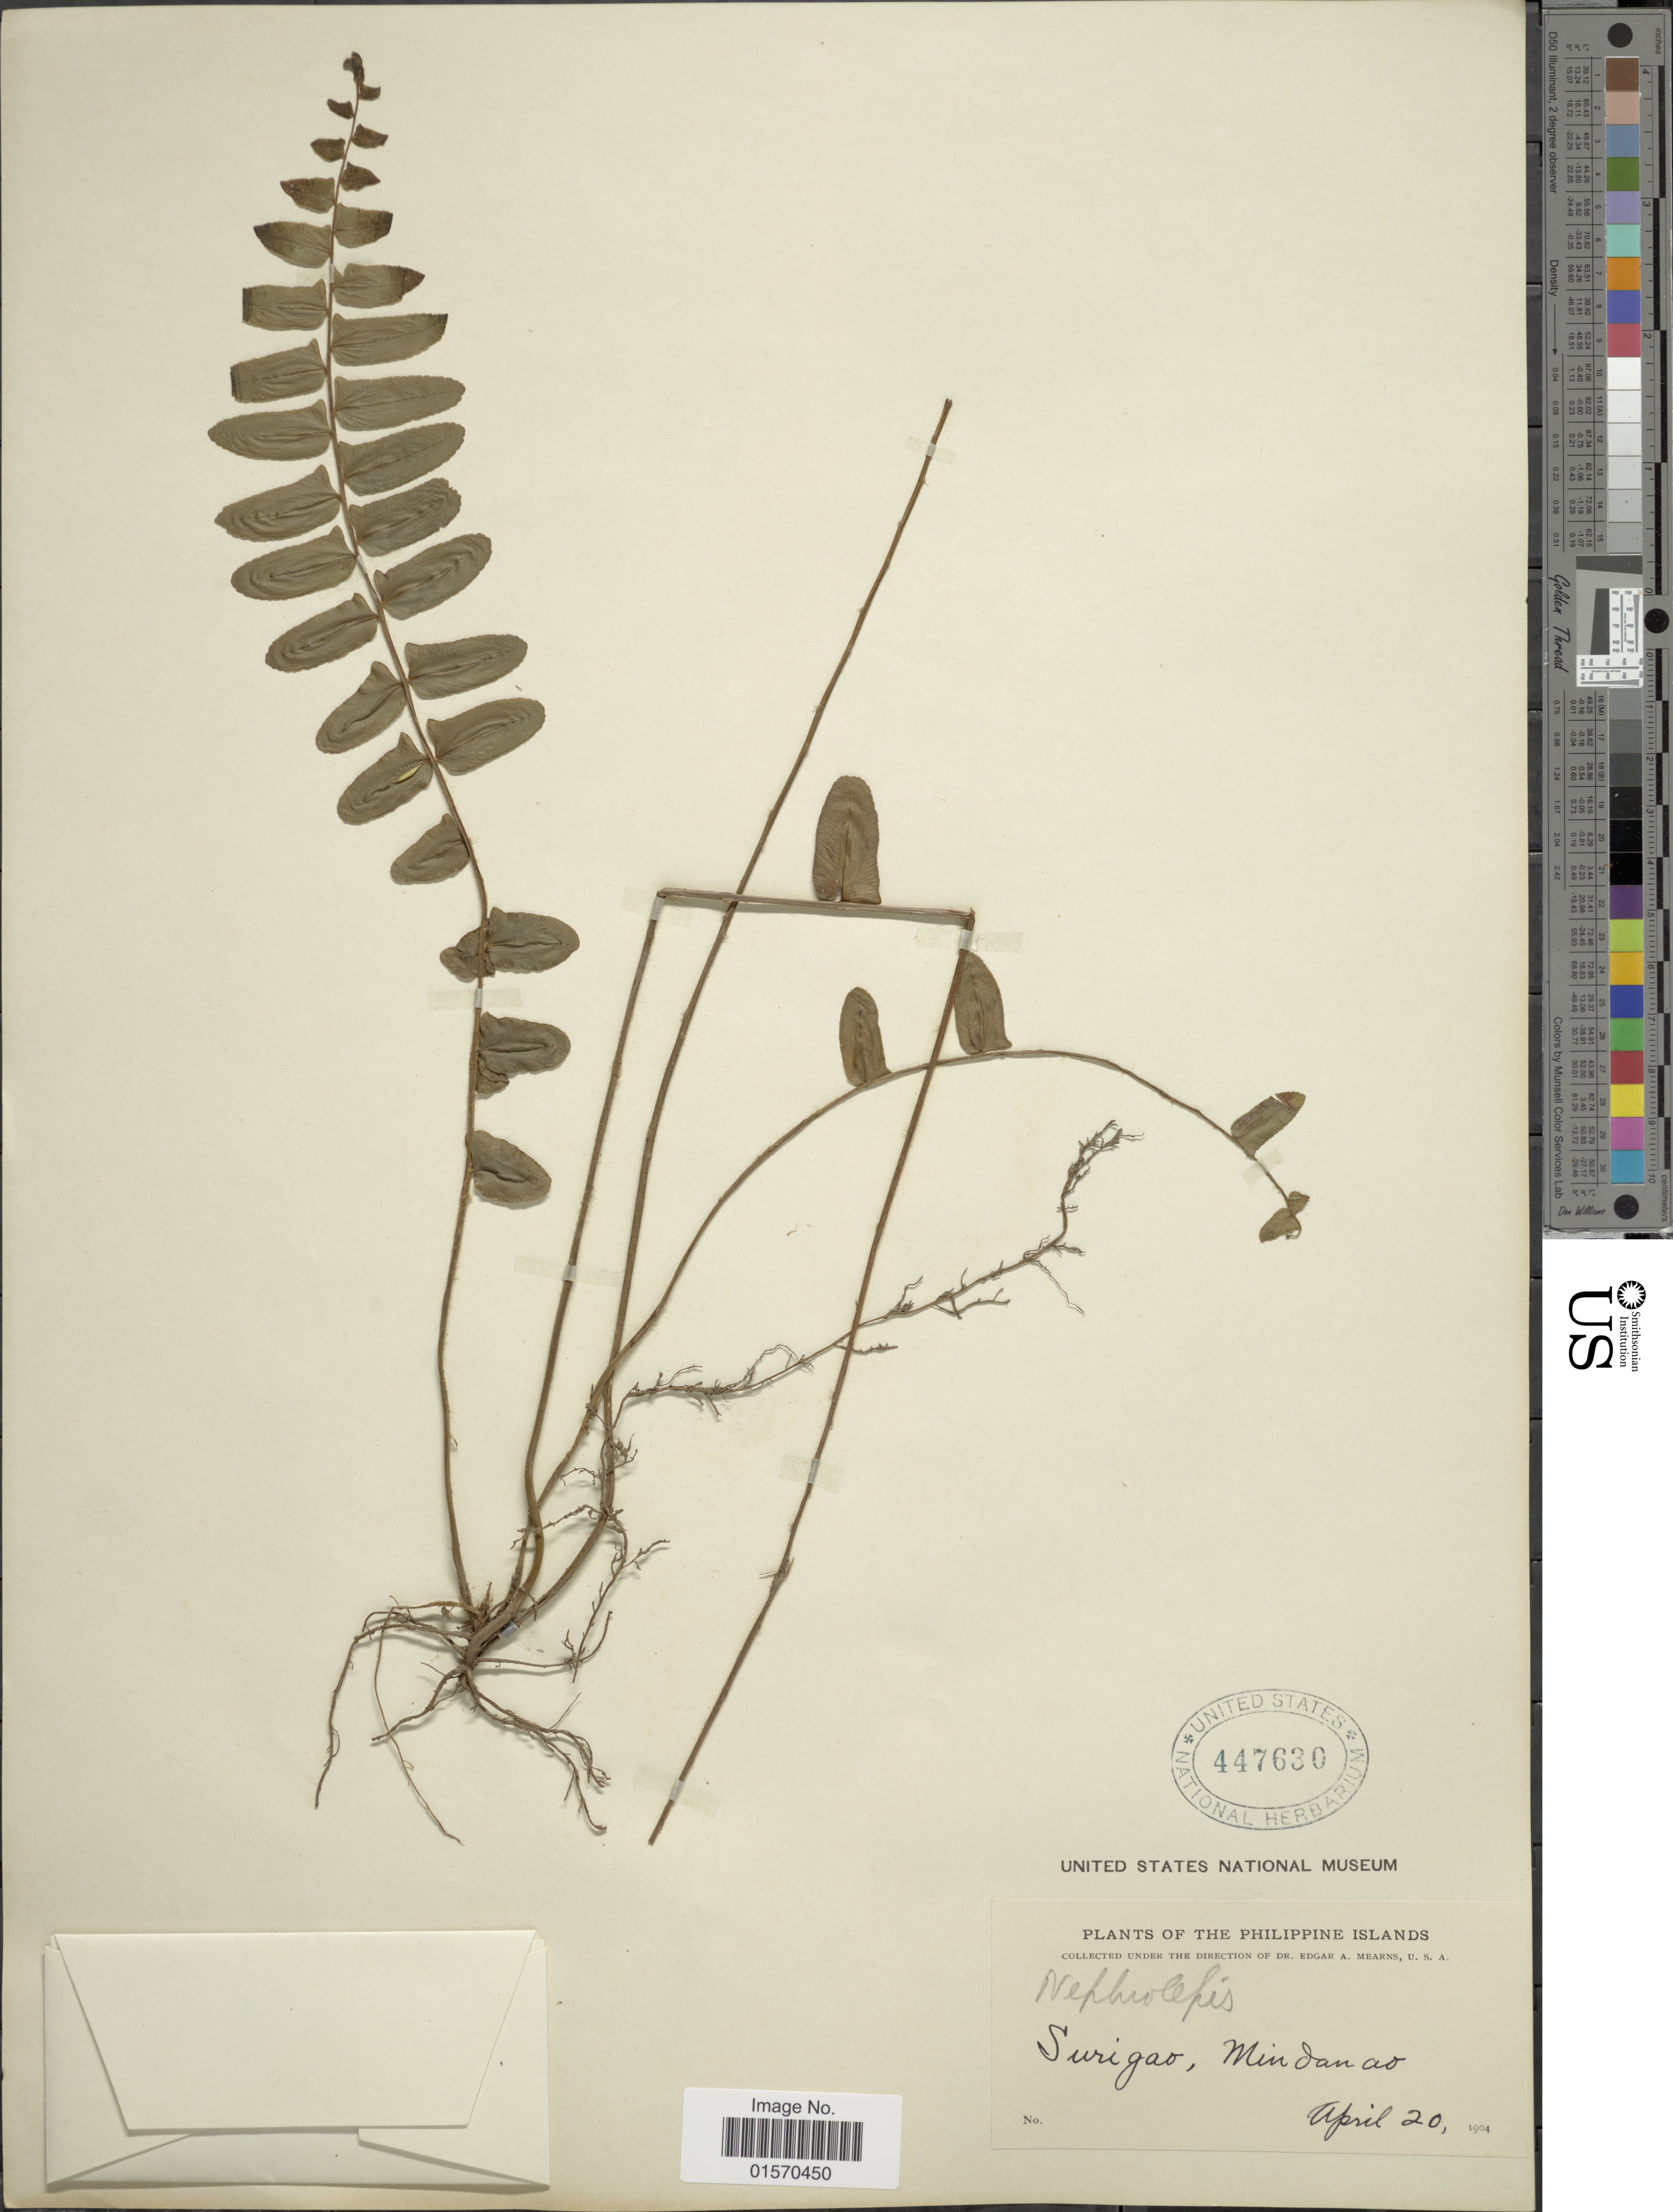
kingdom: Plantae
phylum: Tracheophyta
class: Polypodiopsida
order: Polypodiales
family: Nephrolepidaceae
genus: Nephrolepis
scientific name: Nephrolepis biserrata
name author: (Sw.) Schott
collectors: E. A. Mearns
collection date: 1904-04-20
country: Philippines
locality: Philippine Islands. Surigao, Mindanao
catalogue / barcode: US 447630